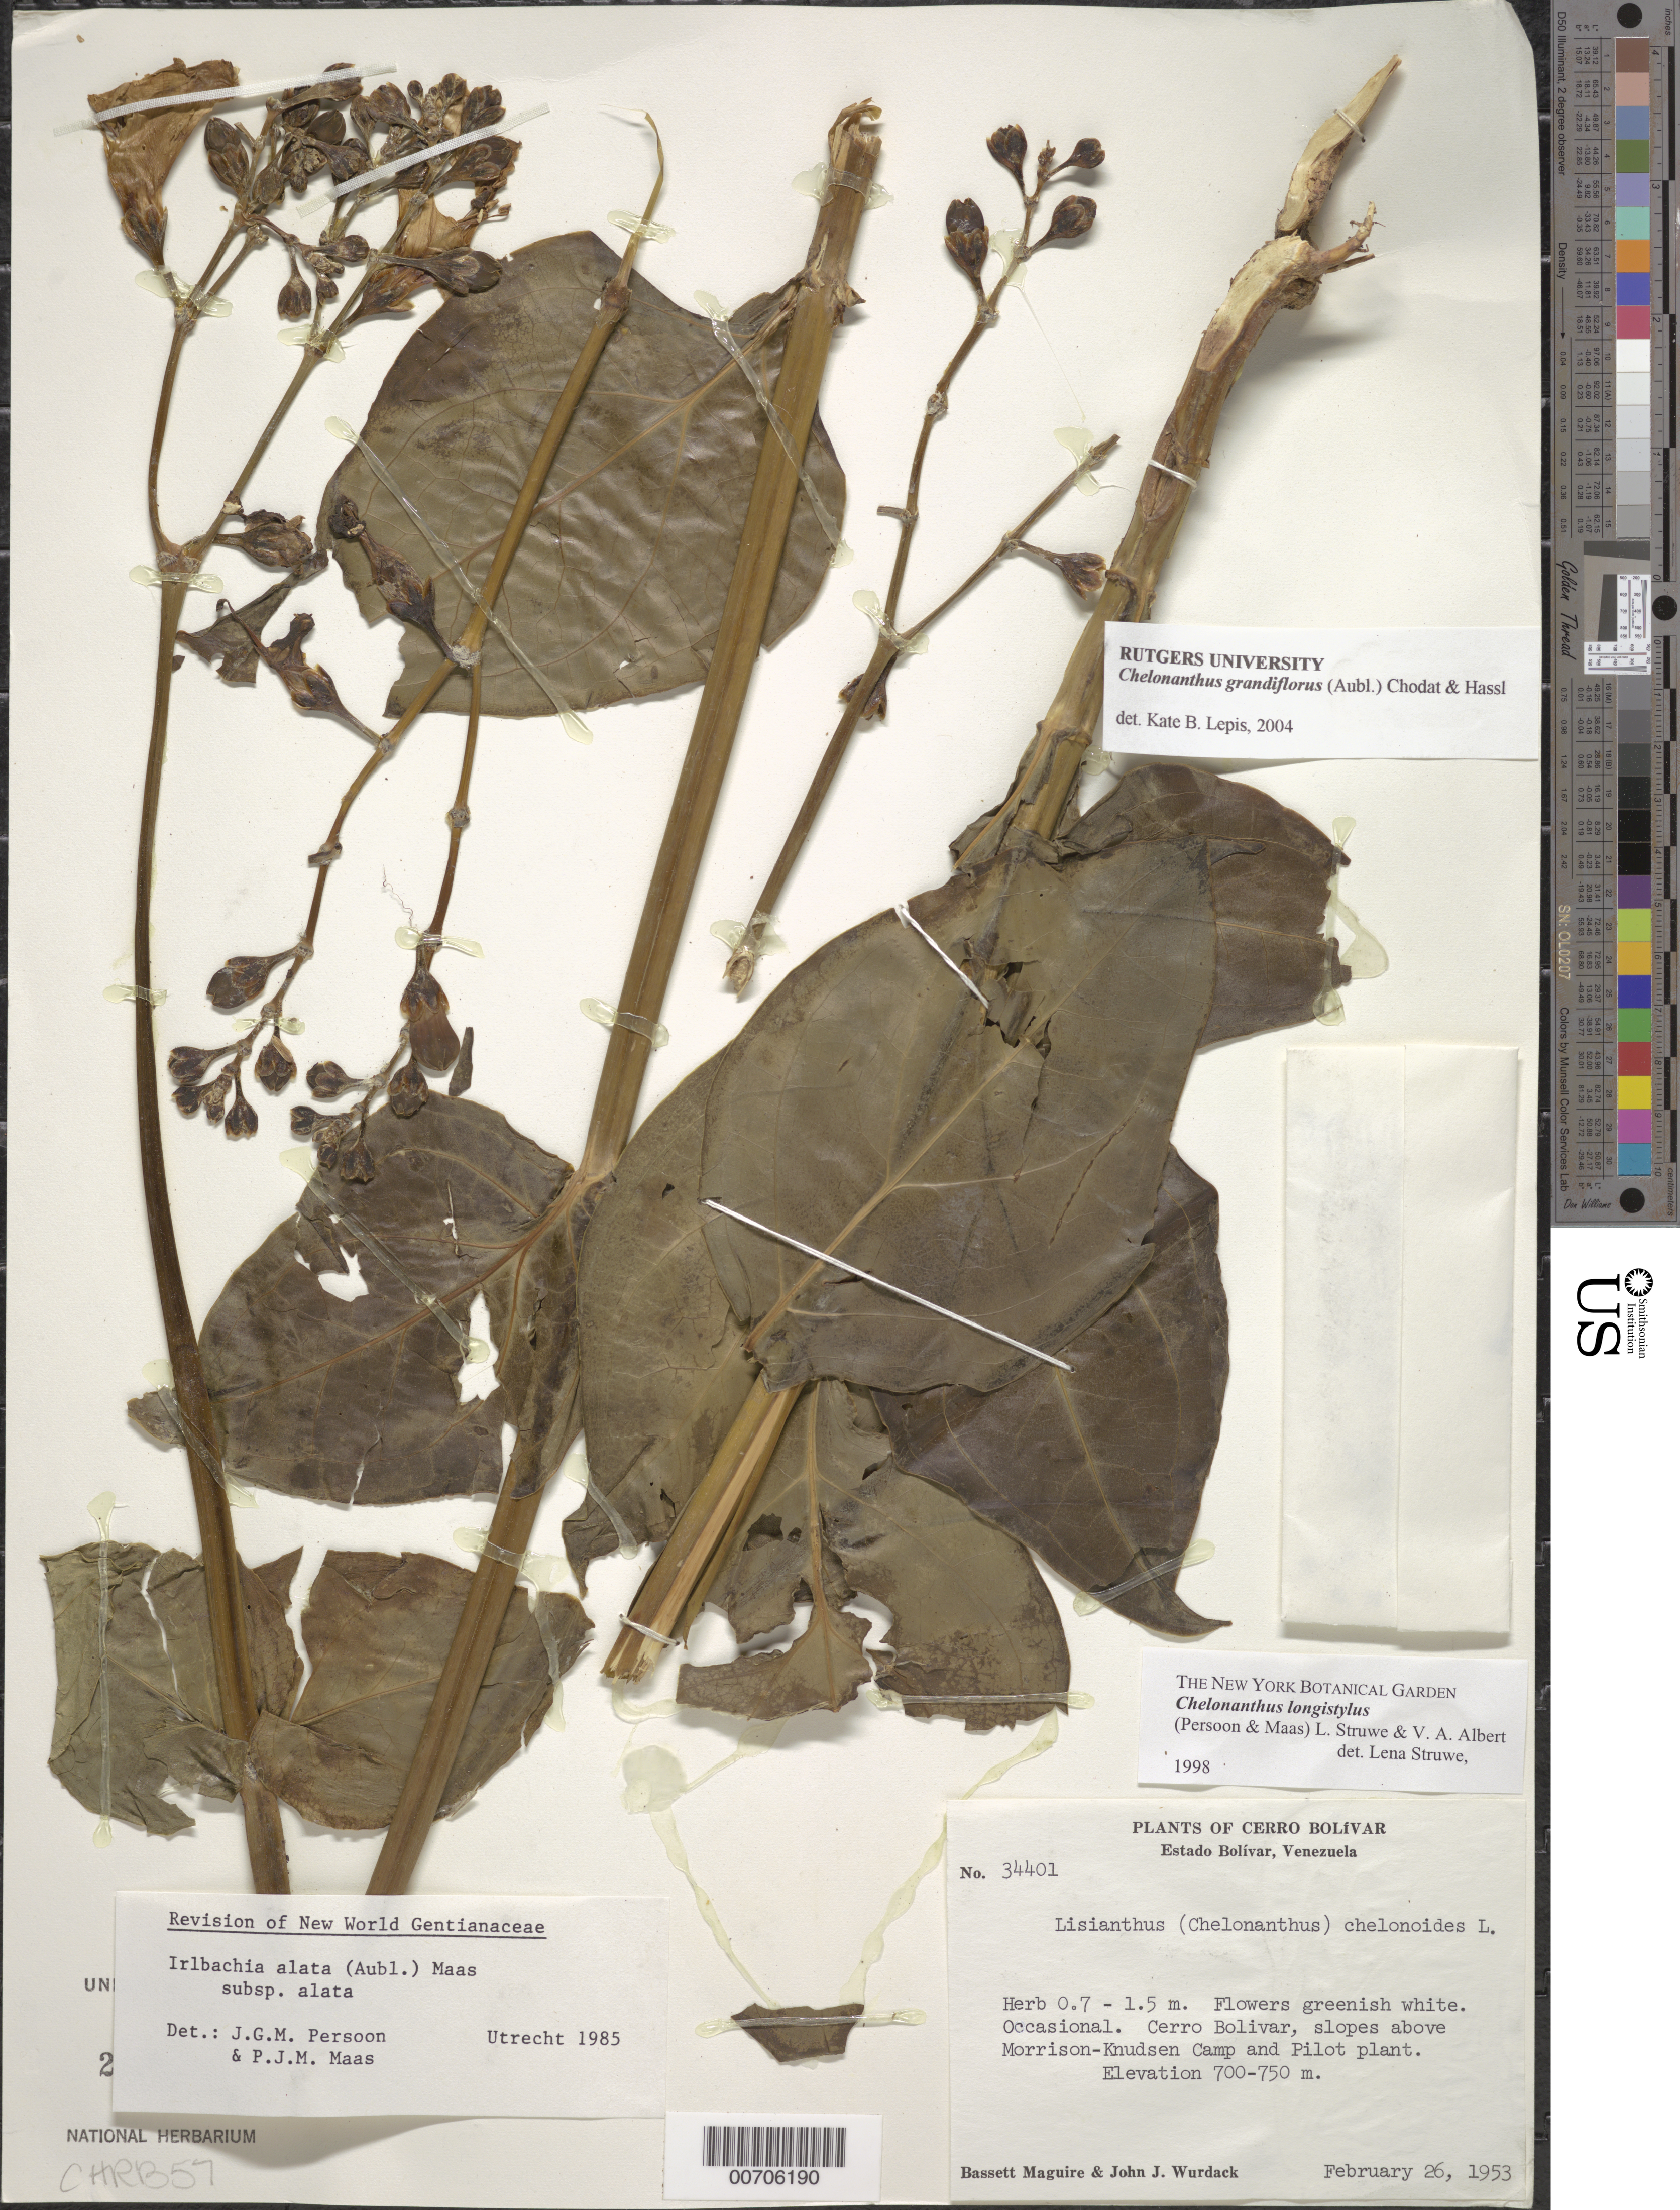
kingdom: Plantae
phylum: Tracheophyta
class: Magnoliopsida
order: Gentianales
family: Gentianaceae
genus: Chelonanthus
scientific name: Chelonanthus grandiflorus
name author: (Aubl.) Chodat & Hassl.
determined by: Lepis, Kate B.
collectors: B. Maguire & J. J. Wurdack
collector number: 34401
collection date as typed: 26-Feb-53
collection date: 1953-02-26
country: Venezuela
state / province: Bolívar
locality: Cerro Bolívar, Morrison-Knudsen Camp and Pilot plant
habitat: Slopes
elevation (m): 700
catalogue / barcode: US 2620534